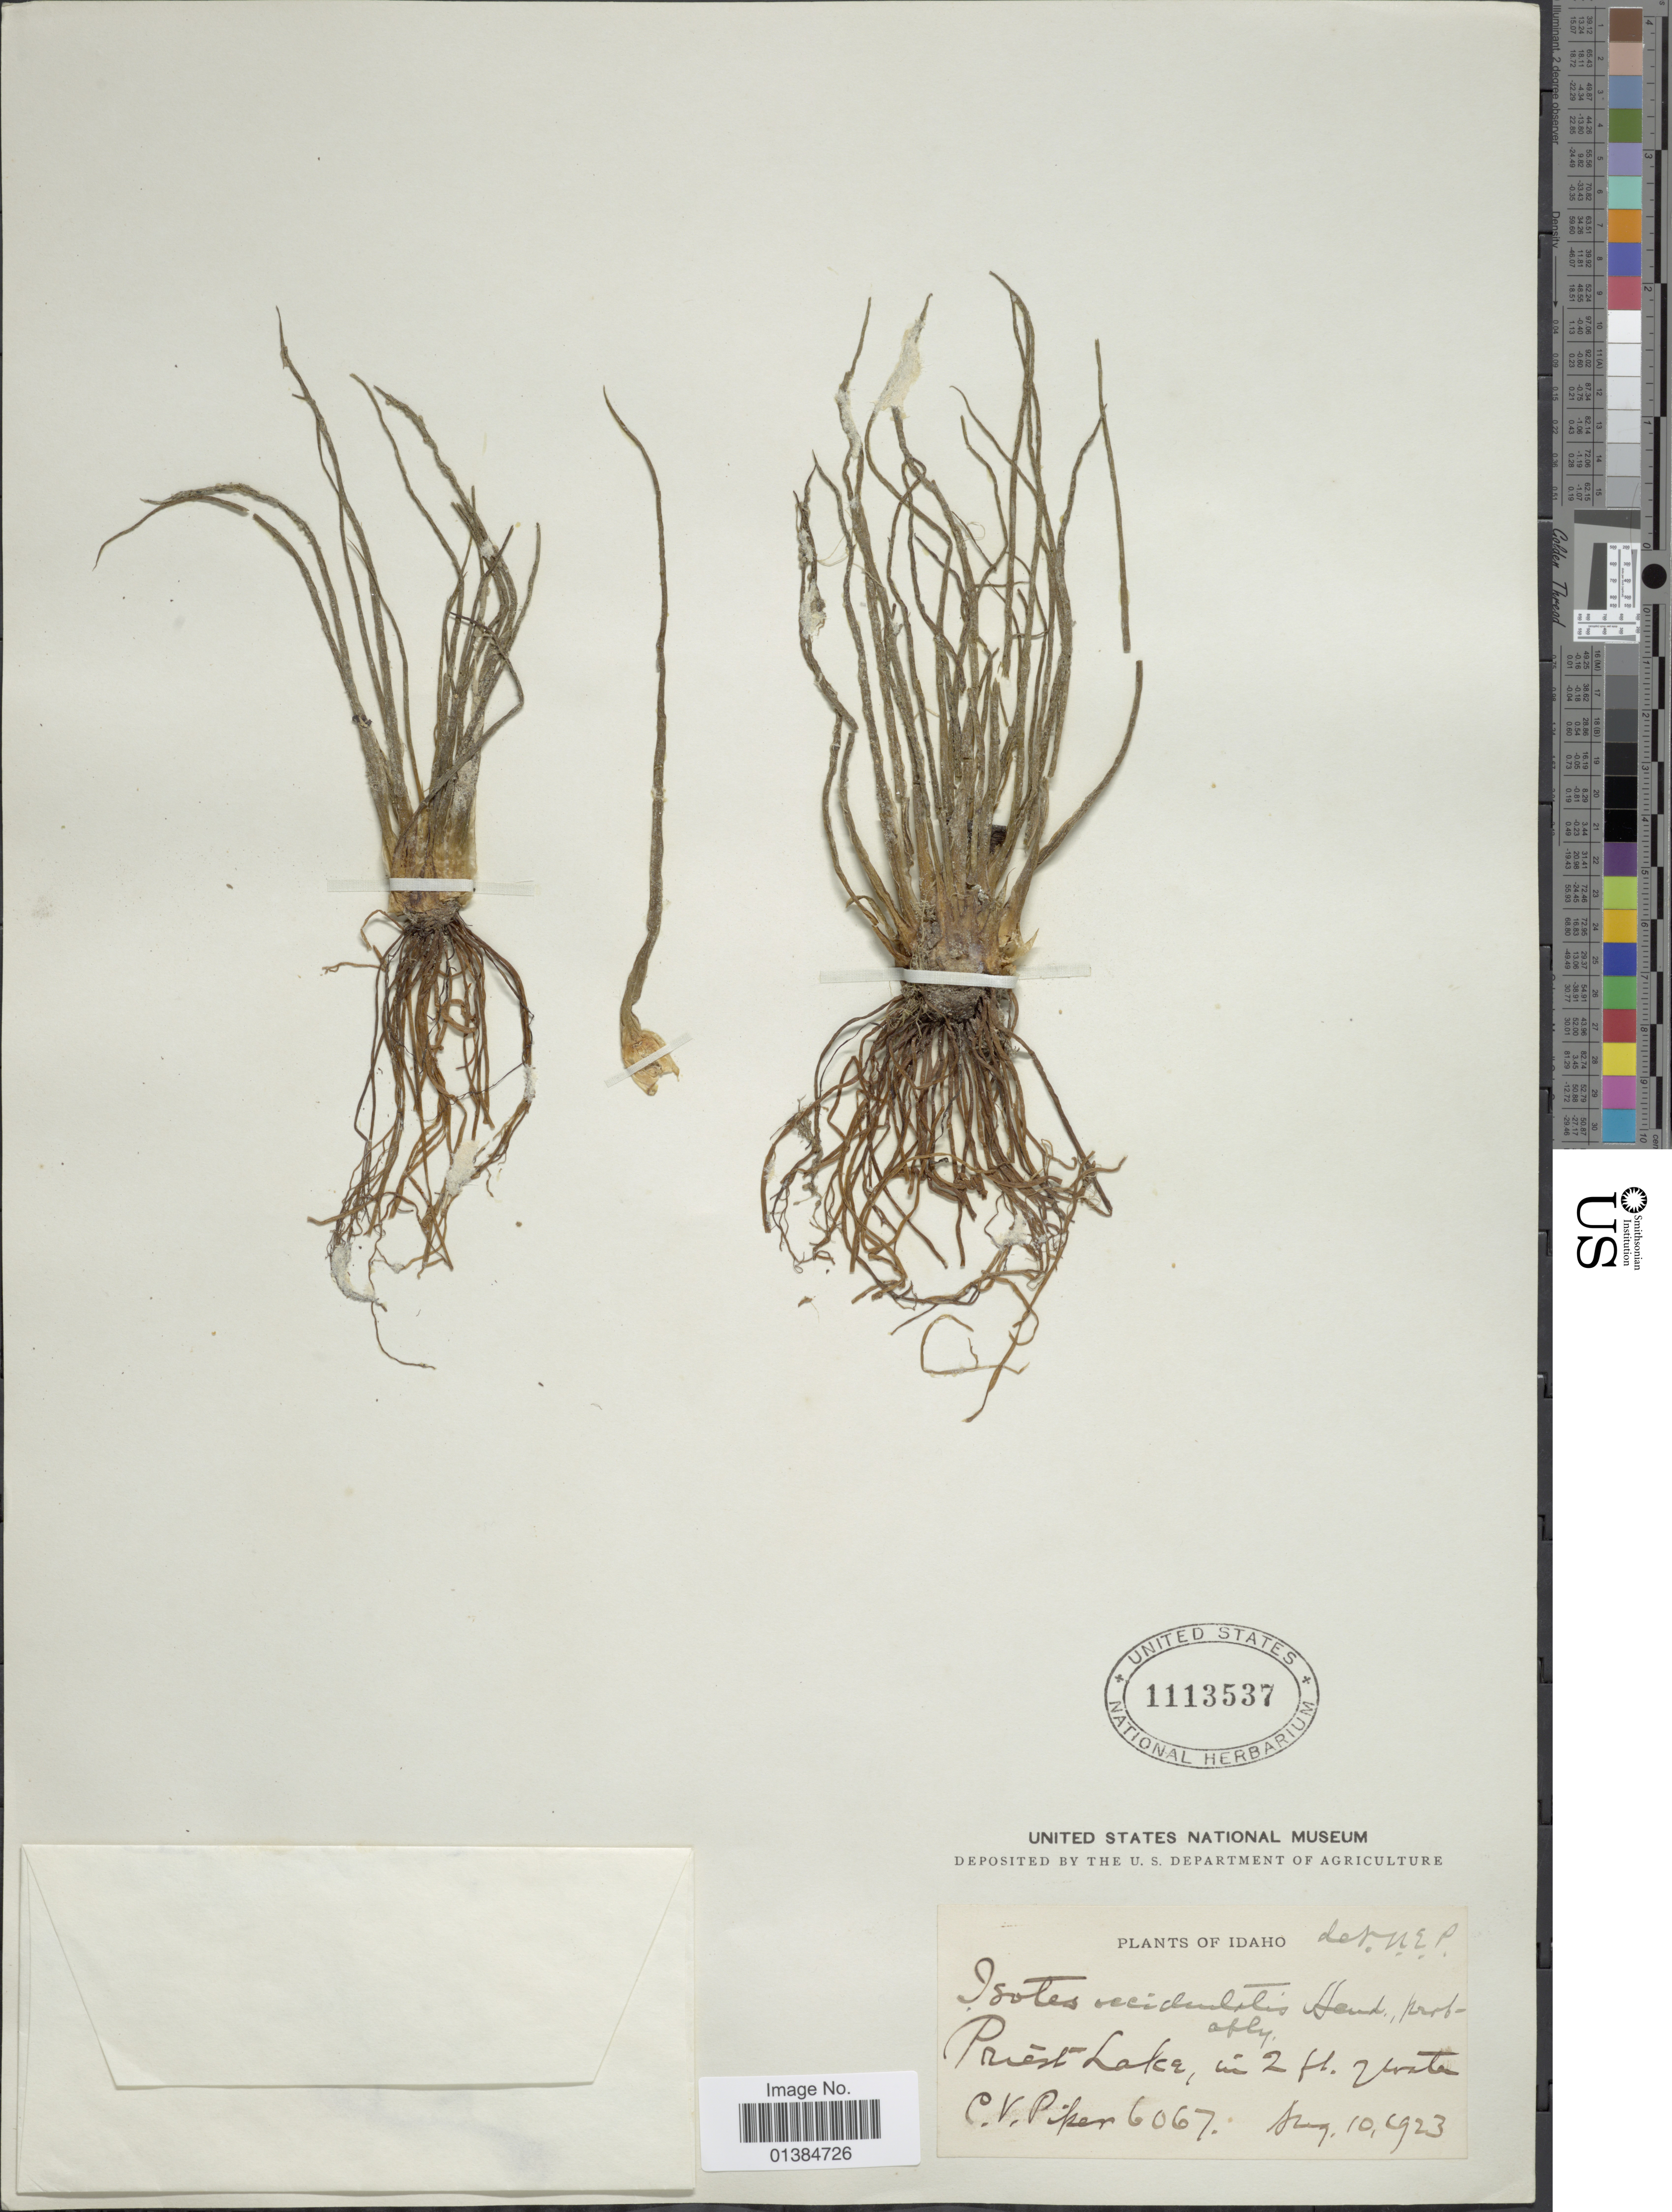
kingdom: Plantae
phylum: Tracheophyta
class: Lycopodiopsida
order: Isoetales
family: Isoetaceae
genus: Isoetes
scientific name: Isoetes occidentalis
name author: L.F. Hend.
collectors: C. V. Piper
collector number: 6067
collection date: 1923-08-10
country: United States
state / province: Idaho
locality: Priest Lake, in 2 ft. of water.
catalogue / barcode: US 1113537